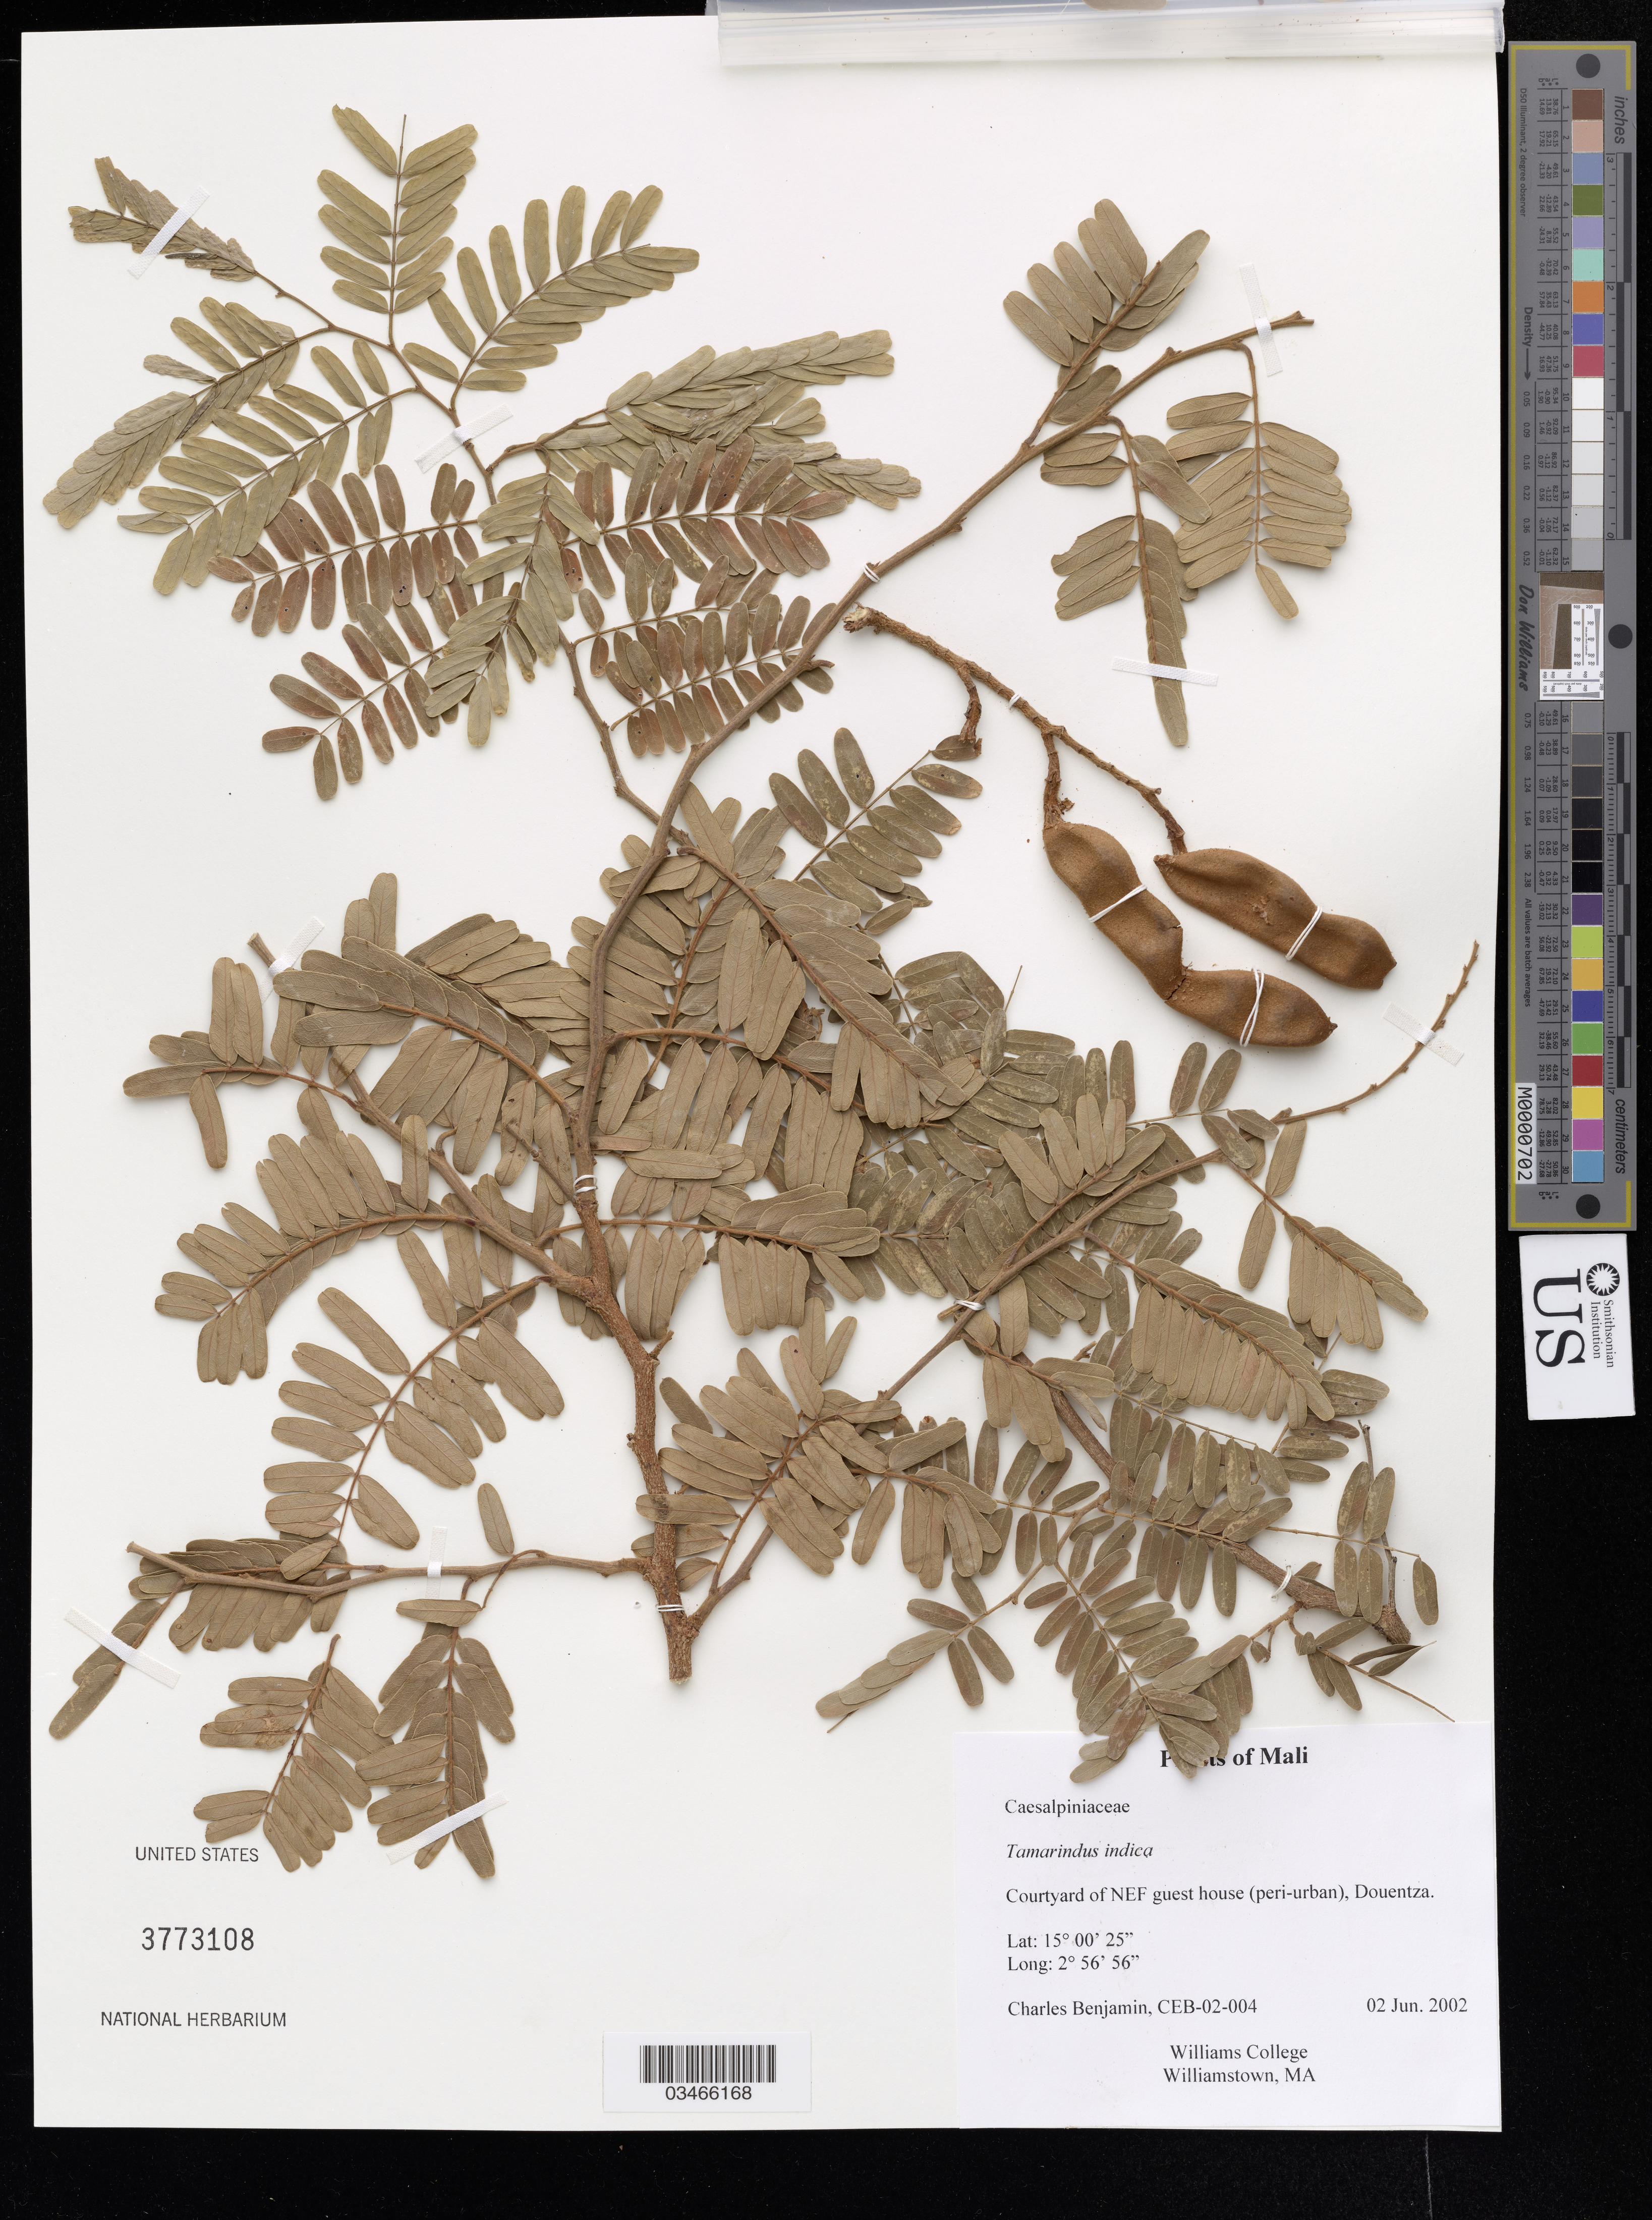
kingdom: Plantae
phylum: Tracheophyta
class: Magnoliopsida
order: Fabales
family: Fabaceae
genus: Tamarindus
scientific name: Tamarindus indica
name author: L.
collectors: C. Benjamin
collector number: CEB-02-004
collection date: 2002-06-02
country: Mali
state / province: Mopti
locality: Courtyard of NEF guest house (peri-urban), Douentza.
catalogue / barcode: US 3773108